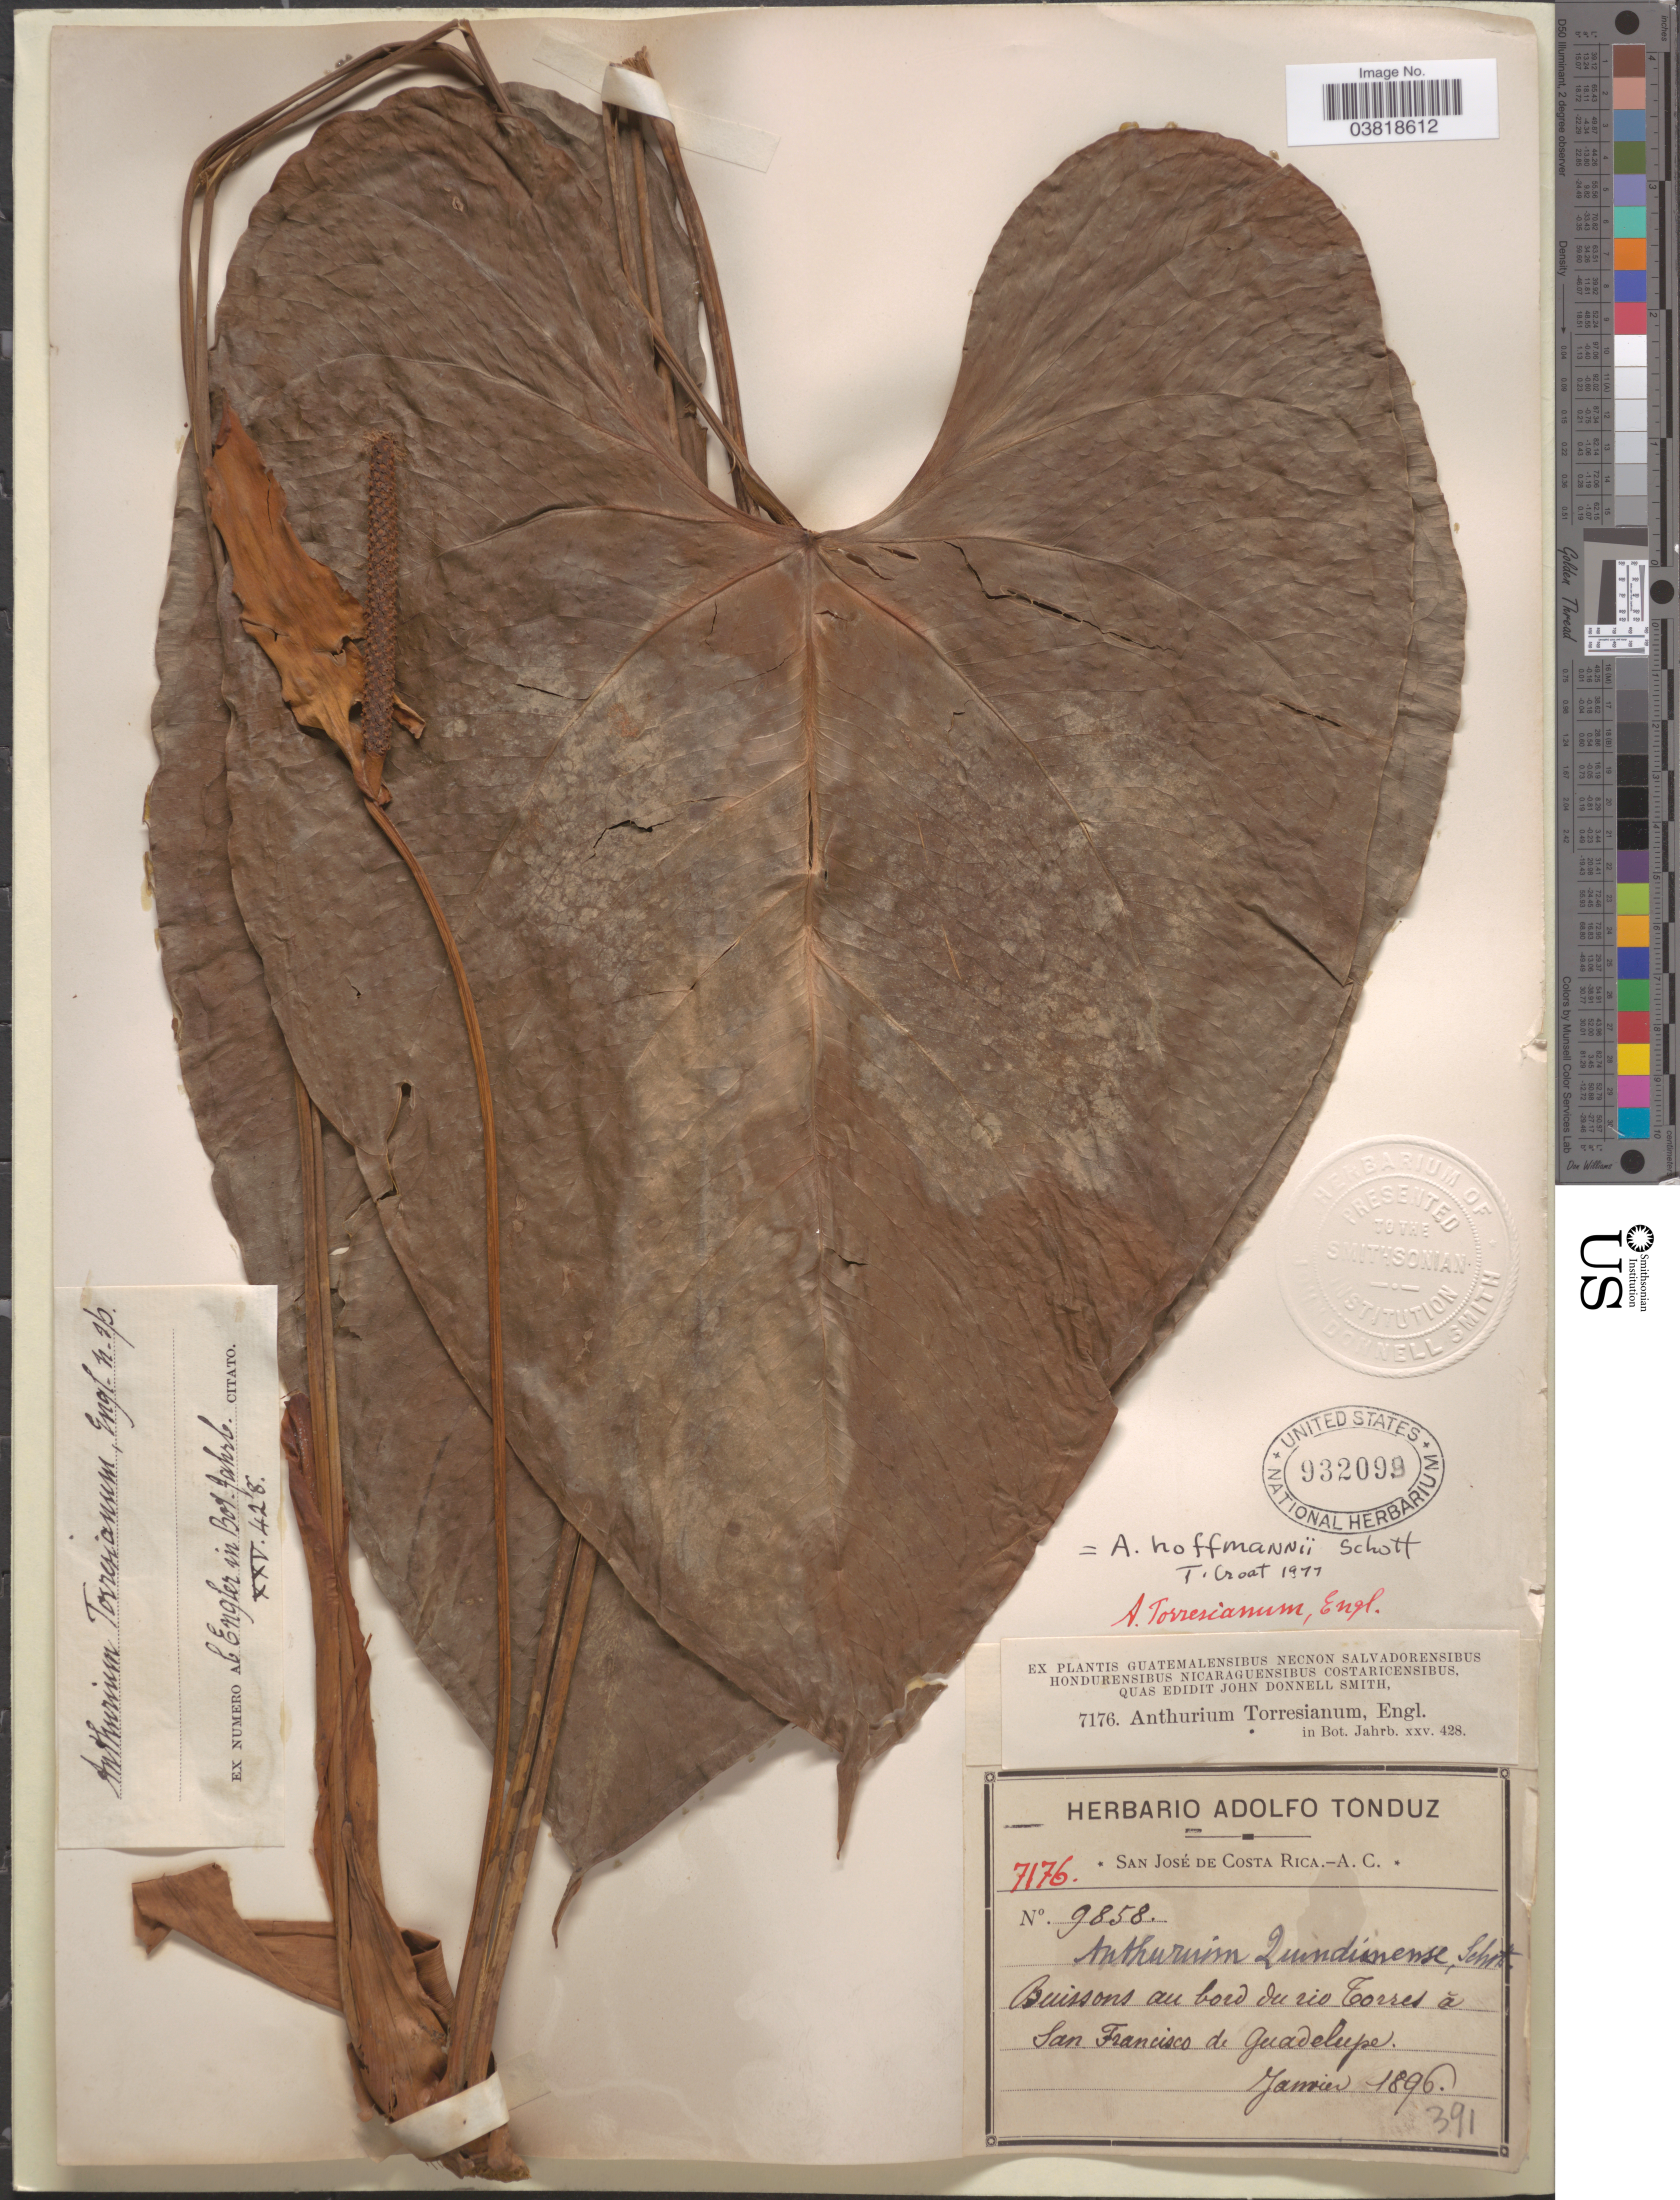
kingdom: Plantae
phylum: Tracheophyta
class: Liliopsida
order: Alismatales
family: Araceae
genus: Anthurium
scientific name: Anthurium hoffmanni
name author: Schott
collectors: A. Tonduz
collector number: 9858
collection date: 1896-01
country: Costa Rica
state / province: San José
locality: Buissons au bord du rio Torres à San Francisco de Guadelupe.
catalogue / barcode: US 932099